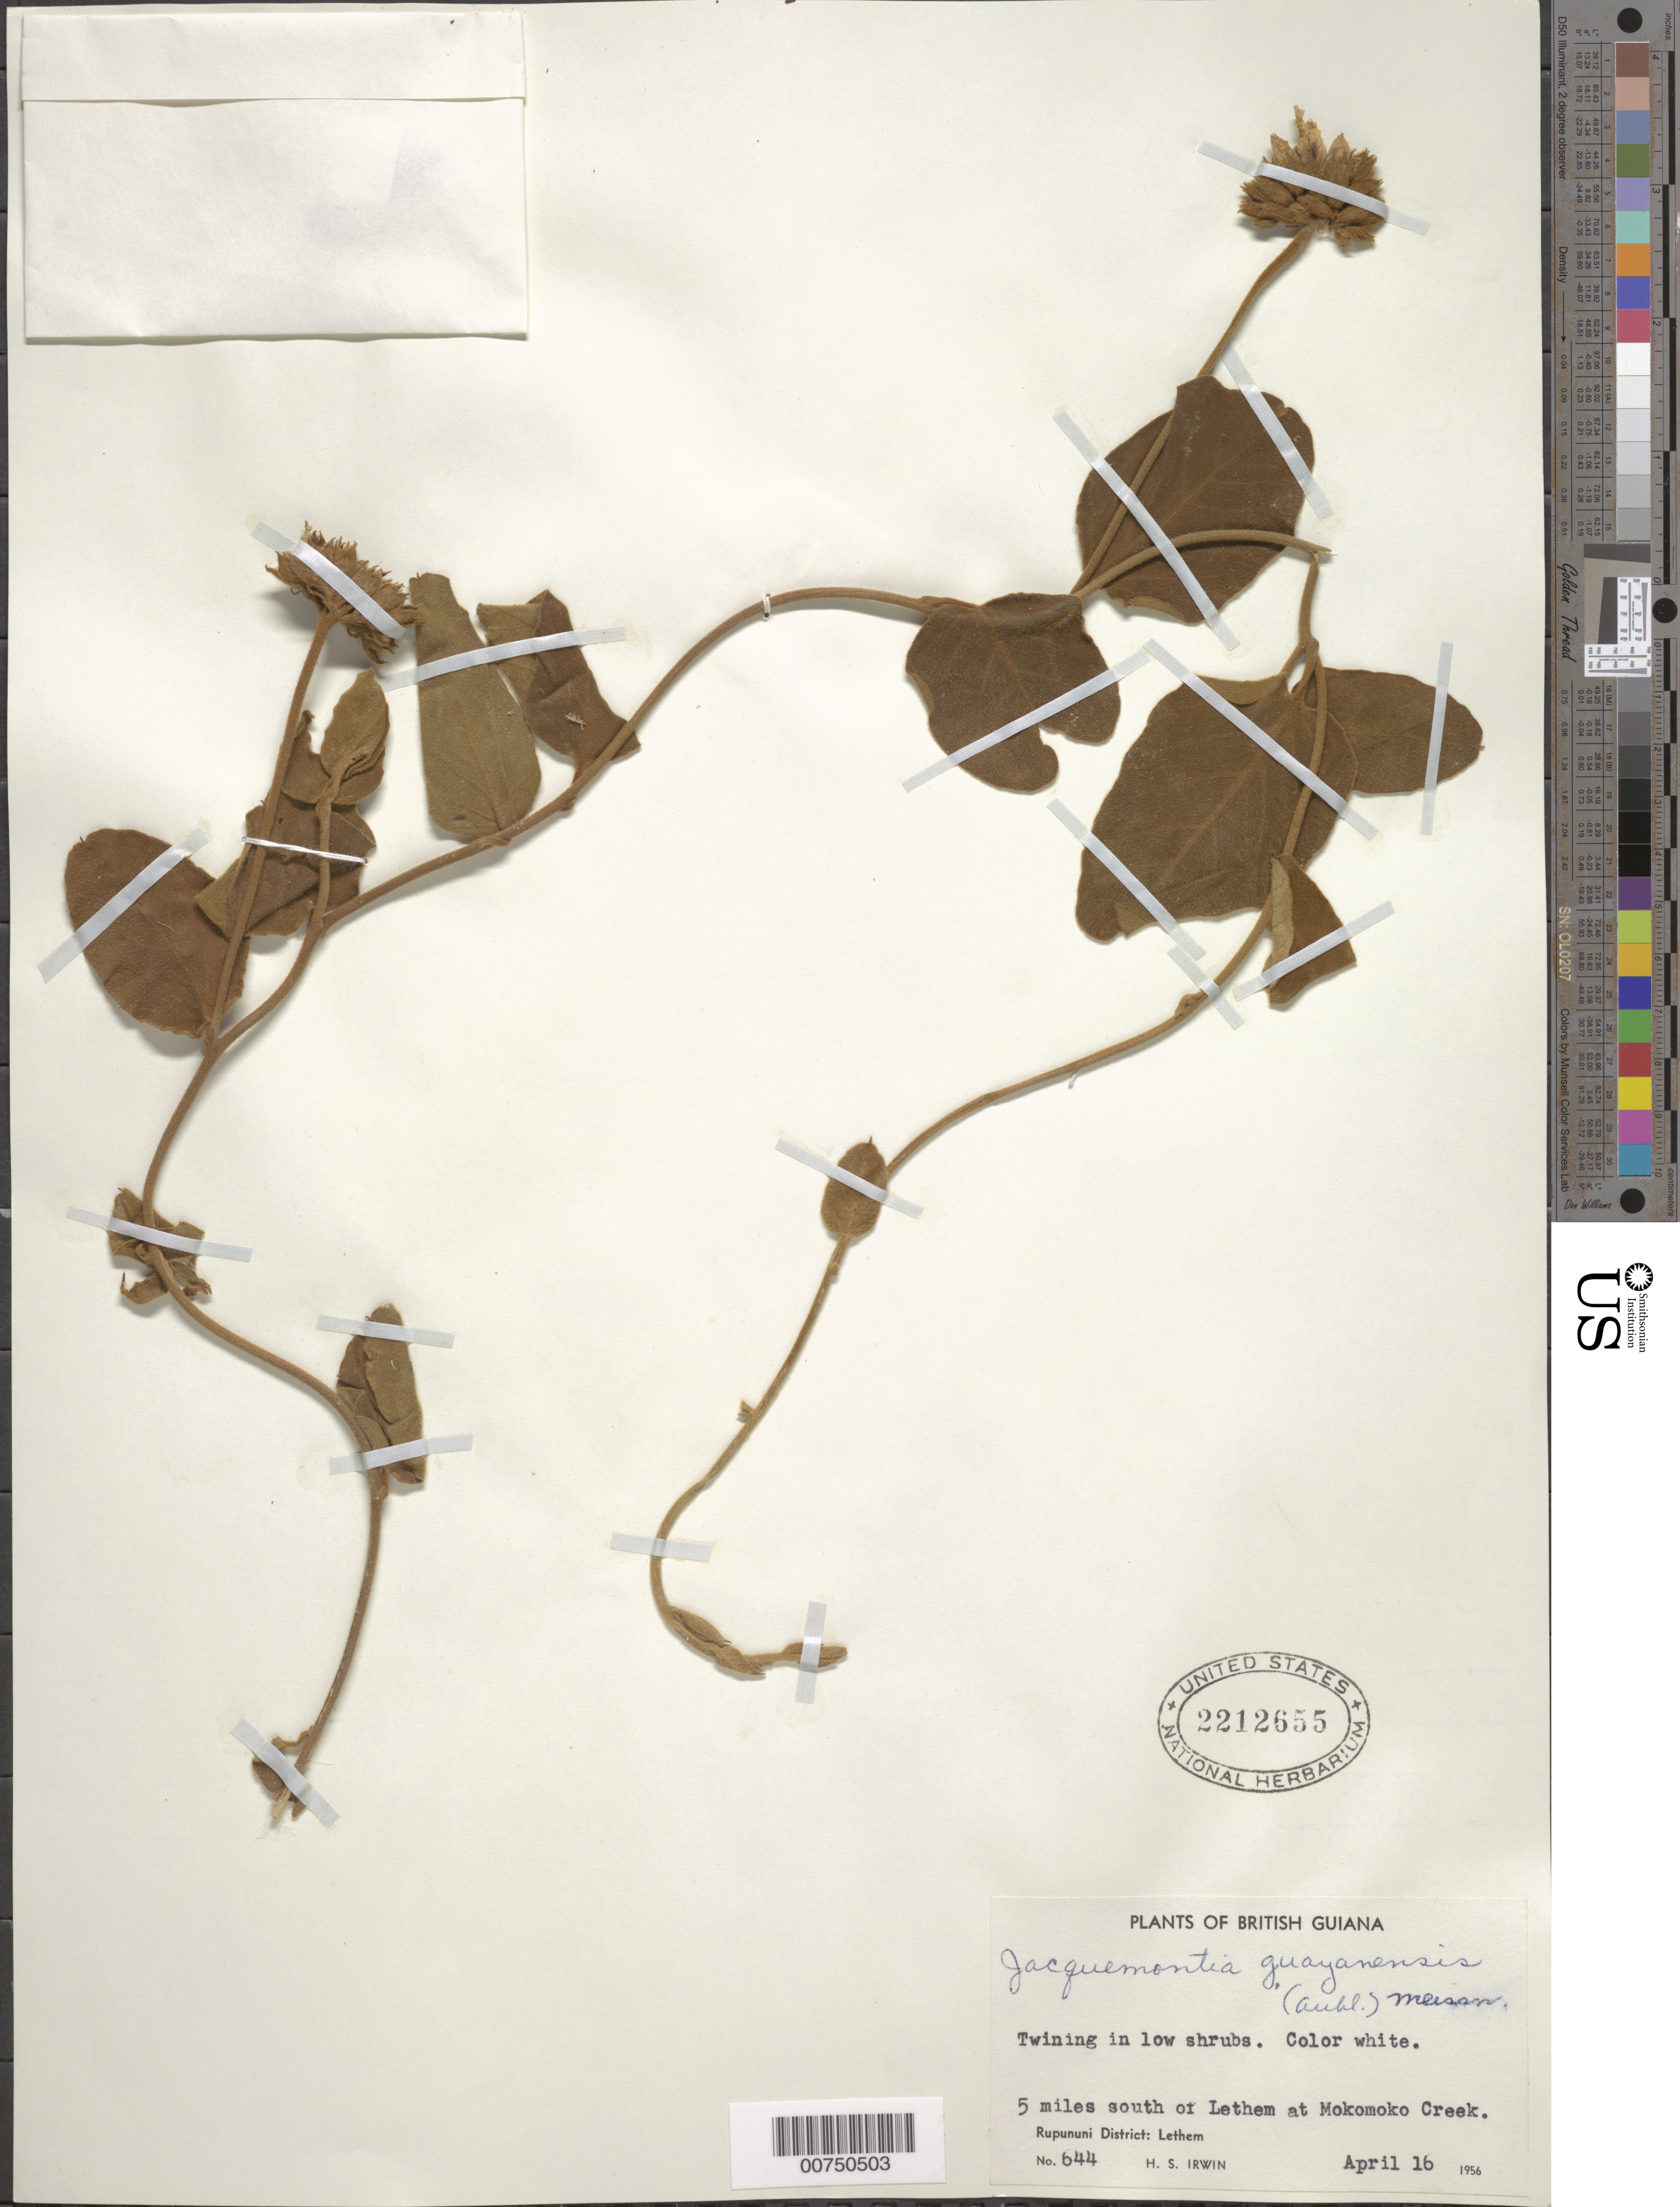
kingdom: Plantae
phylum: Tracheophyta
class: Magnoliopsida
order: Solanales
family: Convolvulaceae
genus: Jacquemontia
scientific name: Jacquemontia guyanensis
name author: (Aubl.) Meisn.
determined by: Irwin, Howard S.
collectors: H. Irwin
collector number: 644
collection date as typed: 16-Apr-56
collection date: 1956-04-16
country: Guyana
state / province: U. Takutu-U. Essequibo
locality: Rupununi Dist., 5 mi. S of Lethem at Mokomoko Creek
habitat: In low shrubs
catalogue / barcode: US 2212655